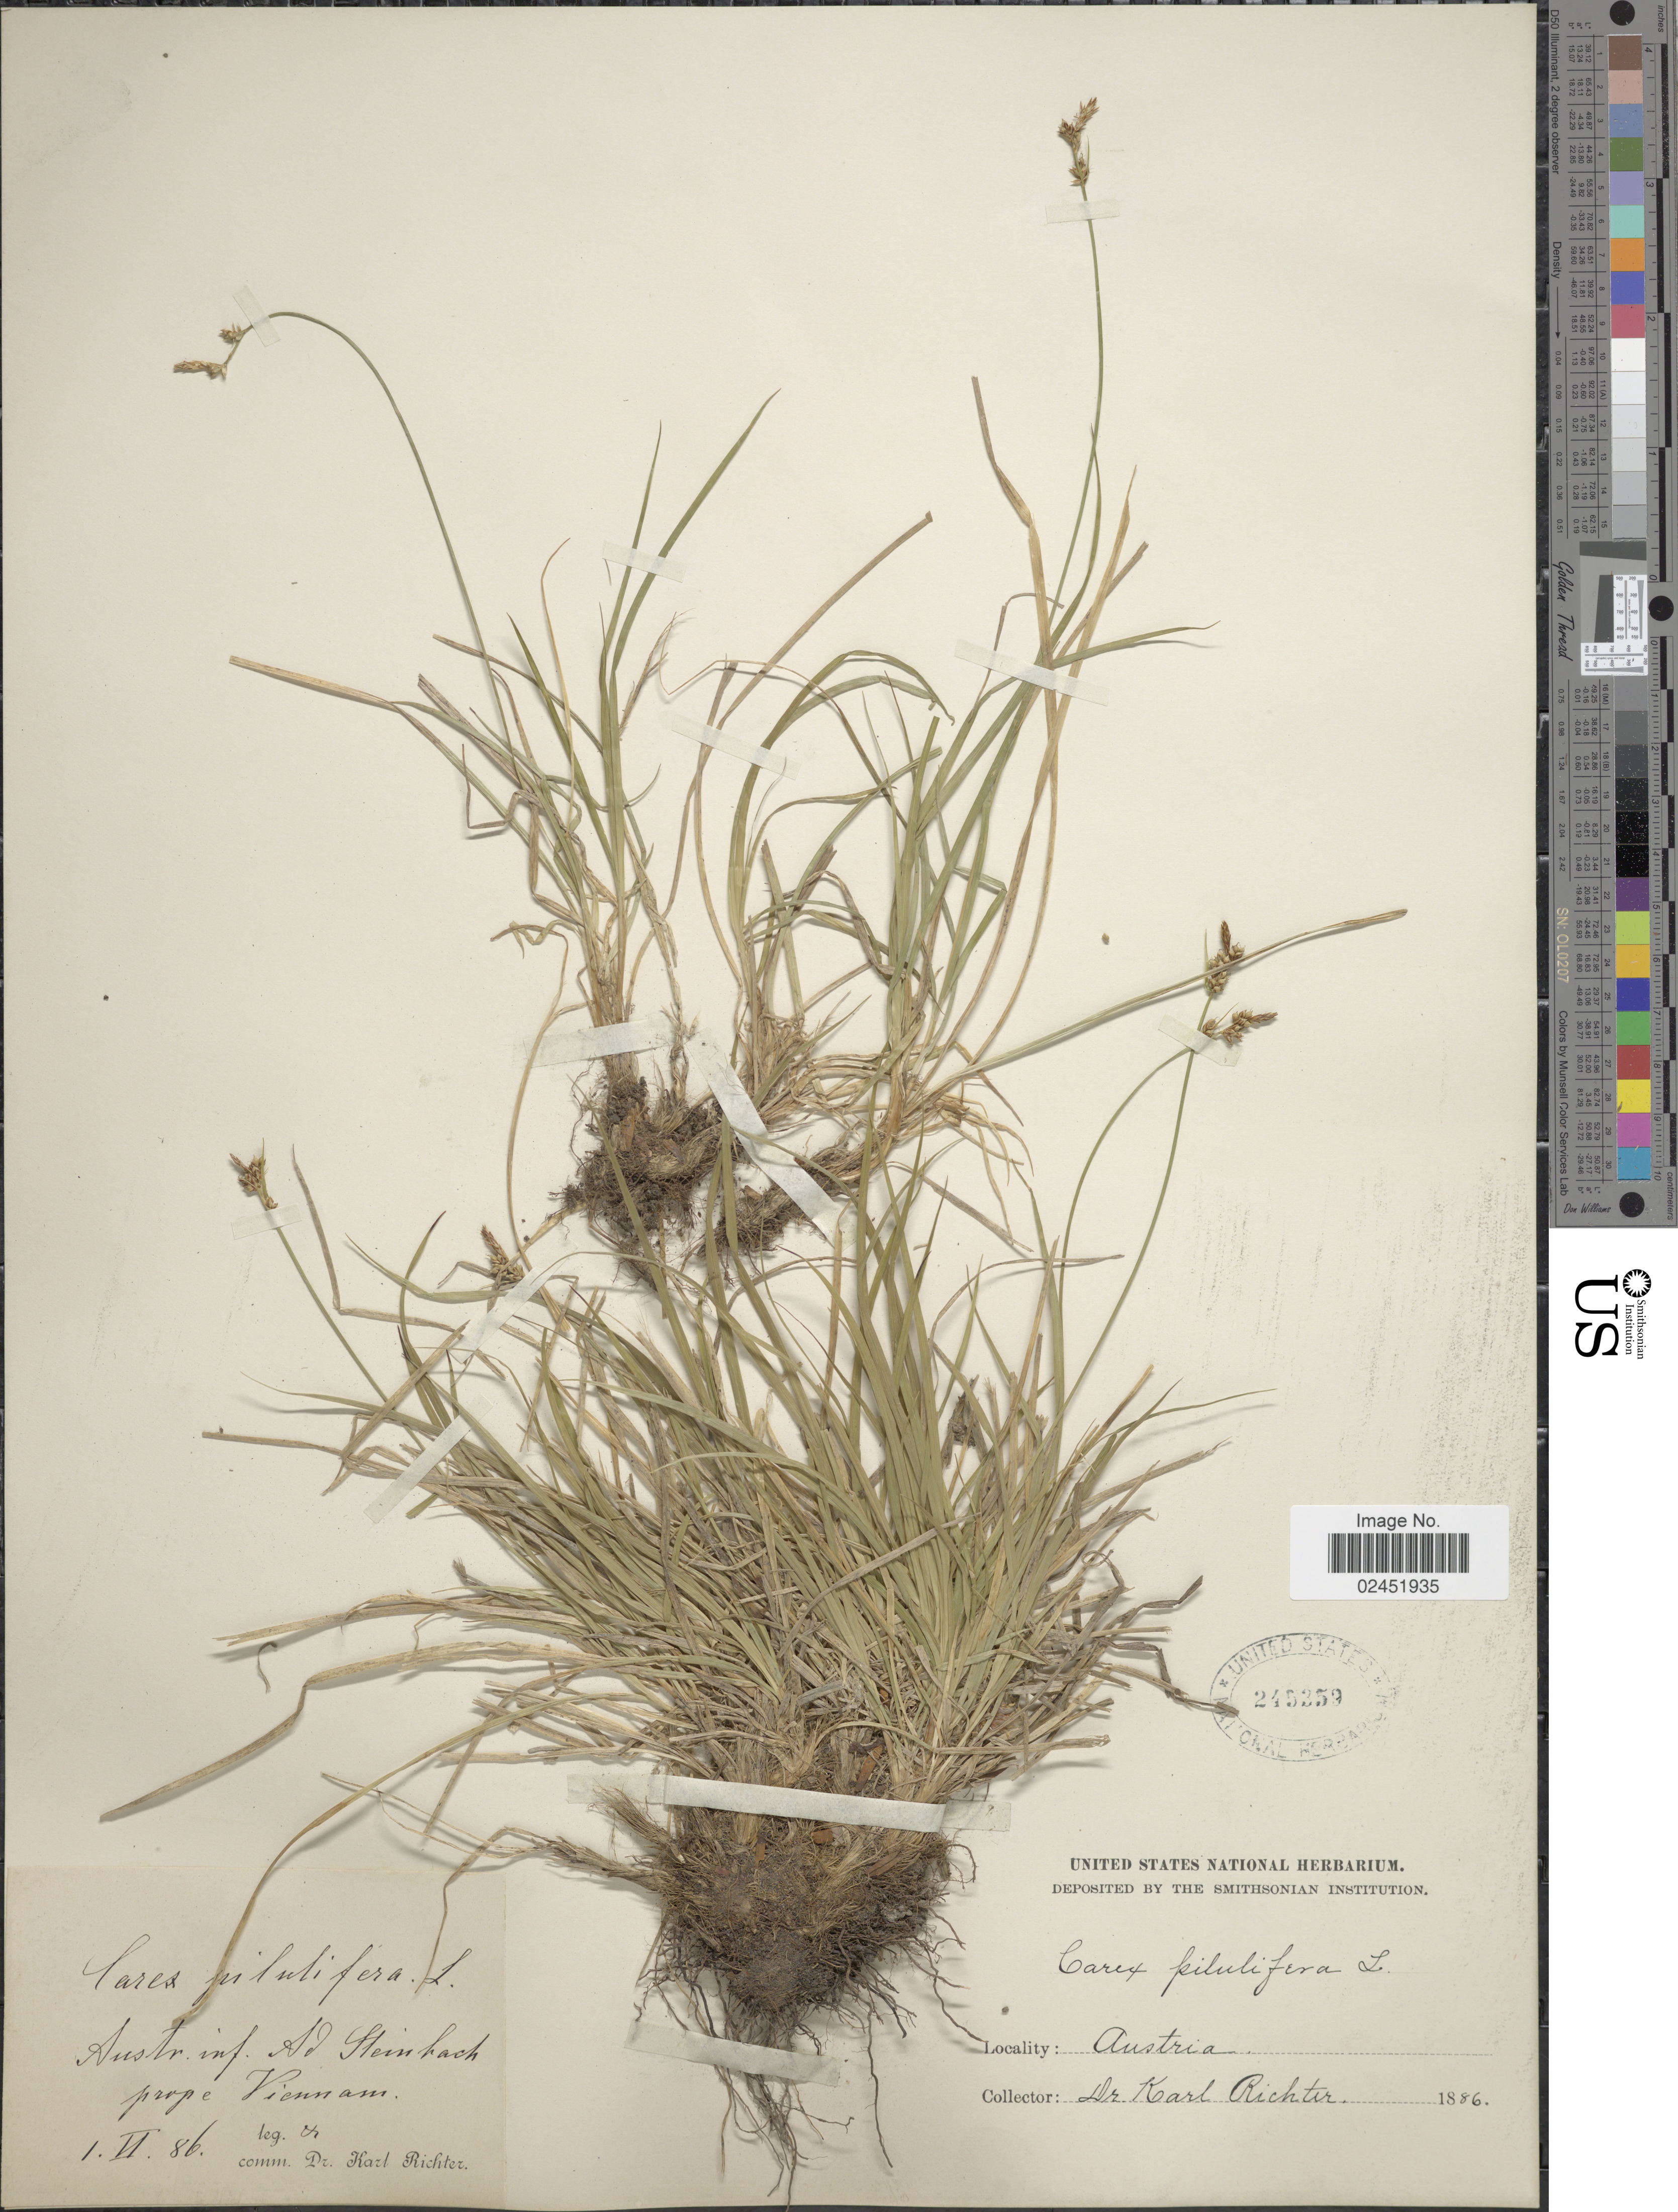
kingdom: Plantae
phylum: Tracheophyta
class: Liliopsida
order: Poales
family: Cyperaceae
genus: Carex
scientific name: Carex pilulifera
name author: L.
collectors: K. Richter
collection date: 1886-06-01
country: Austria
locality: Austr. inf Ad Steinbach prope Viennam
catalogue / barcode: US 245359